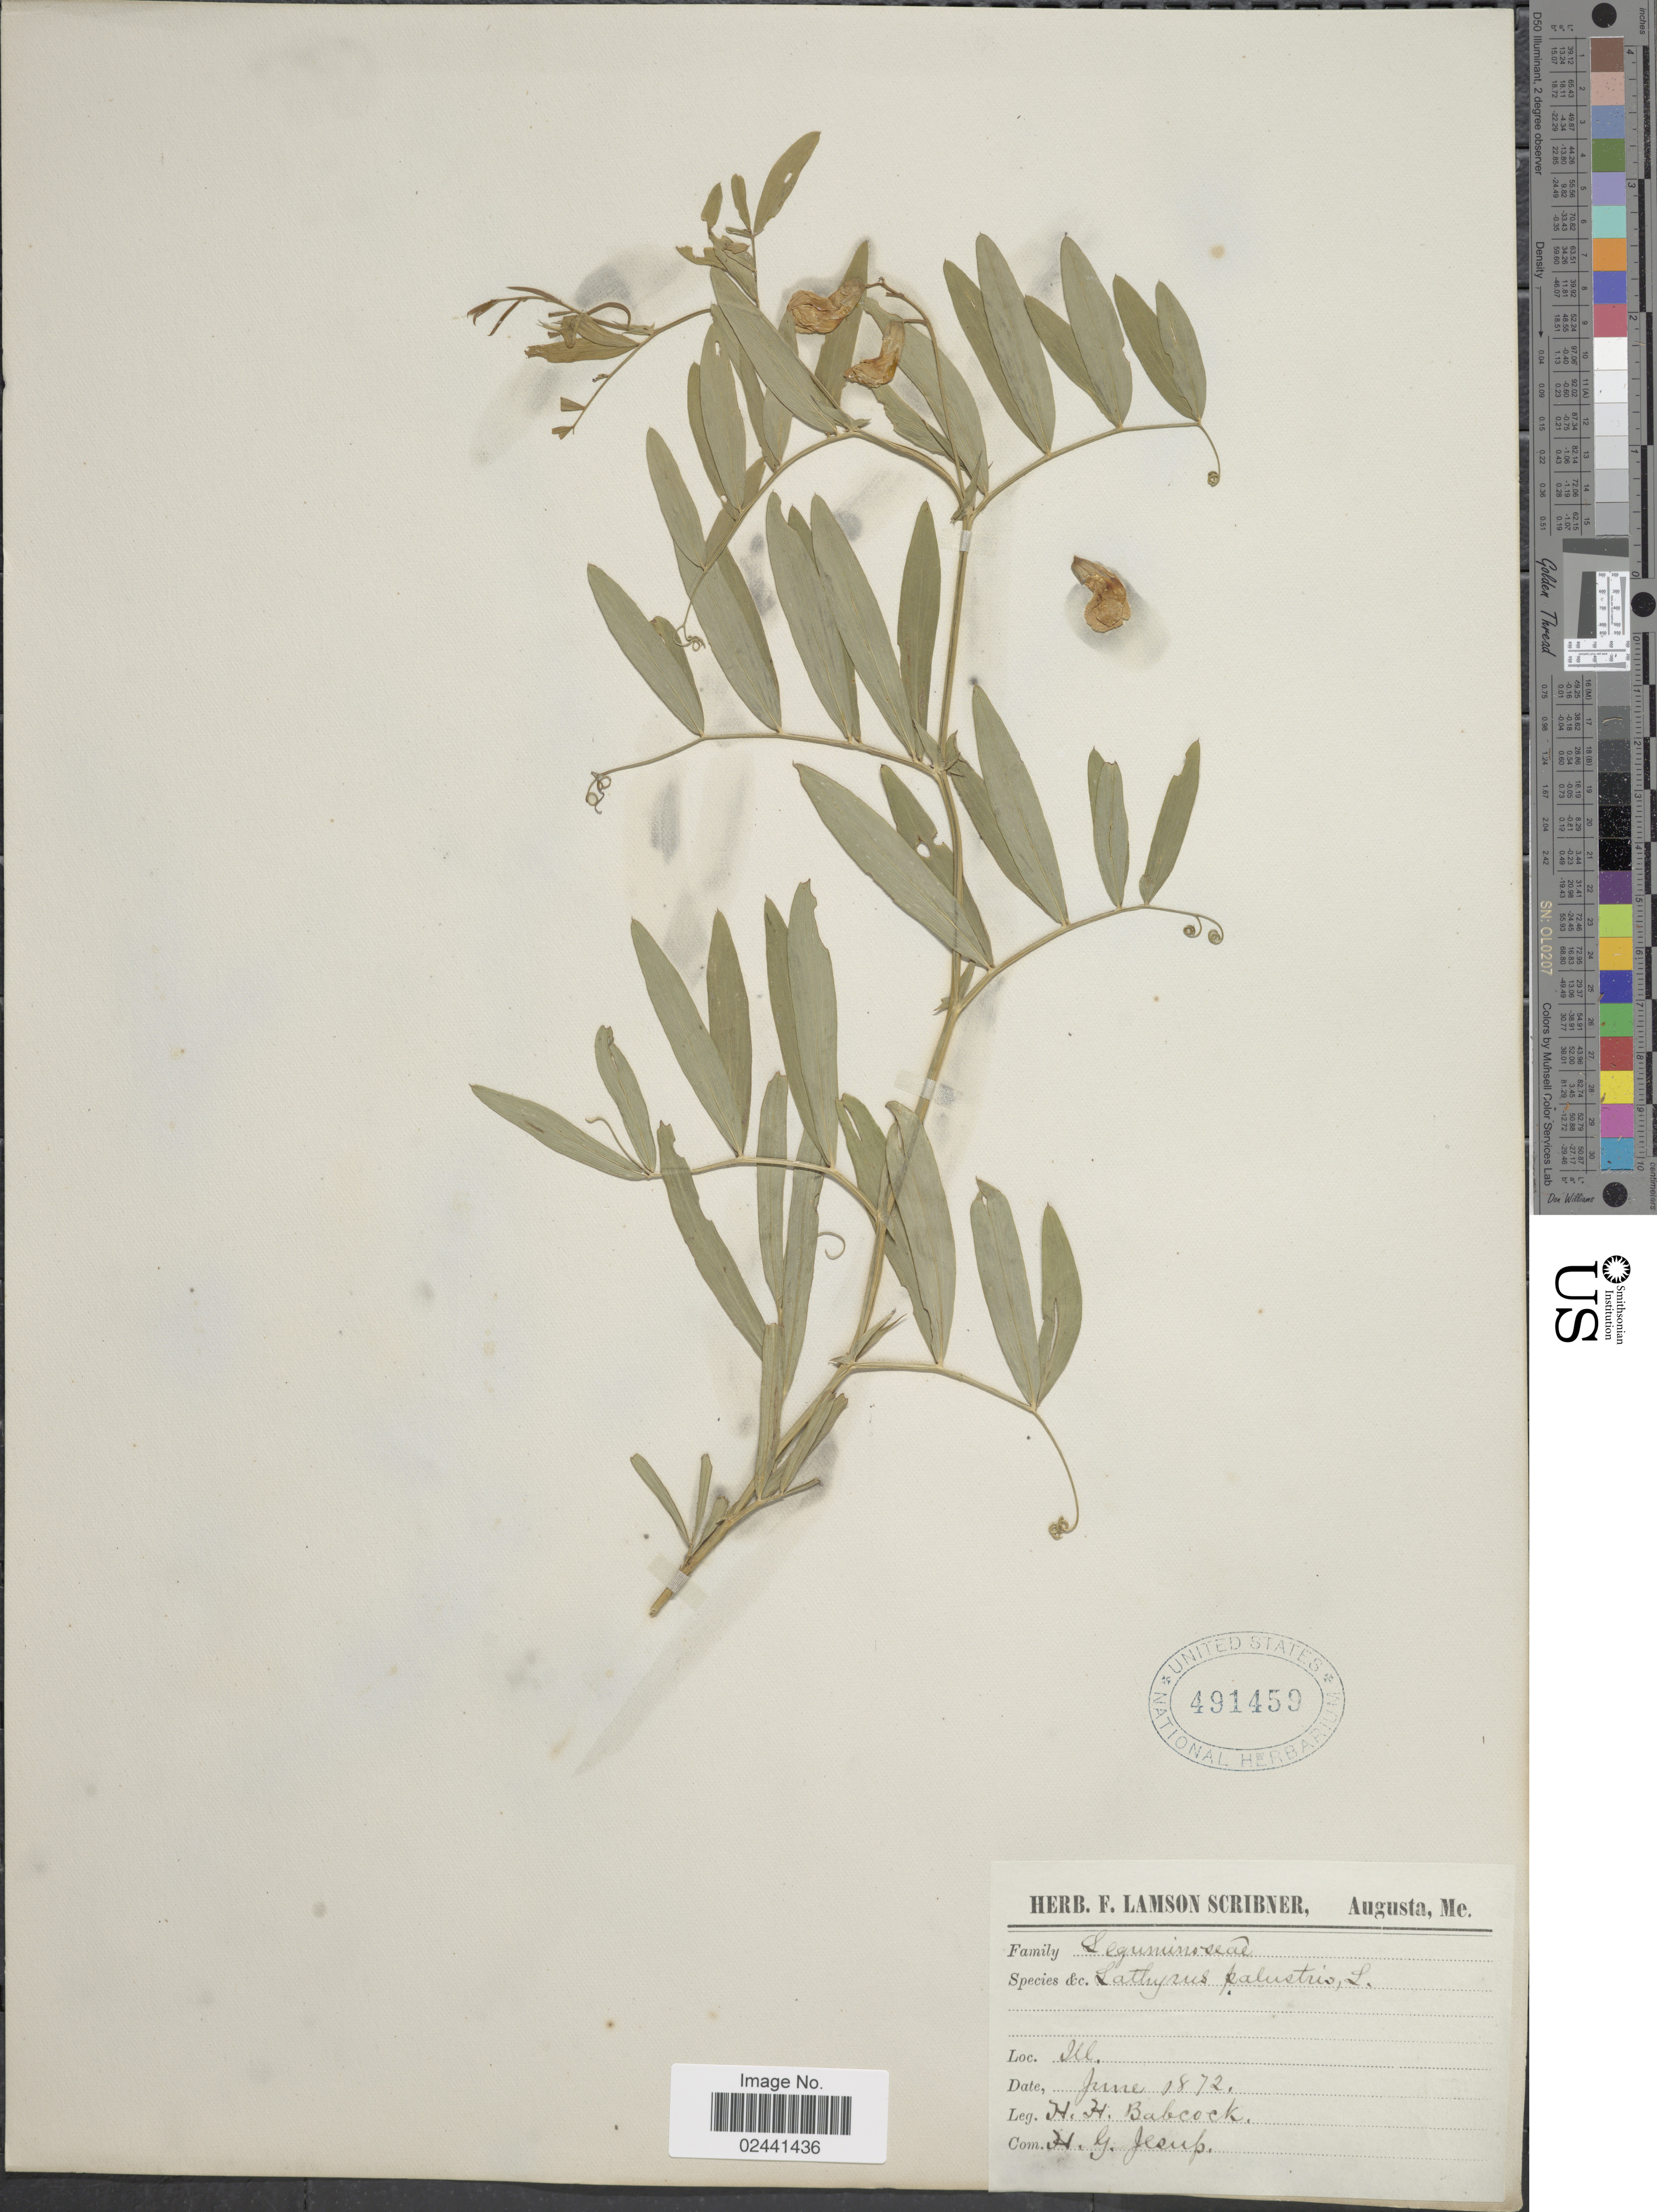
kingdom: Plantae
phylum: Tracheophyta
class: Magnoliopsida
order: Fabales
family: Fabaceae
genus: Lathyrus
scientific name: Lathyrus palustris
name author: L.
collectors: H. Babcock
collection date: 1872-06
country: United States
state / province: Illinois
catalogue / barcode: US 491459